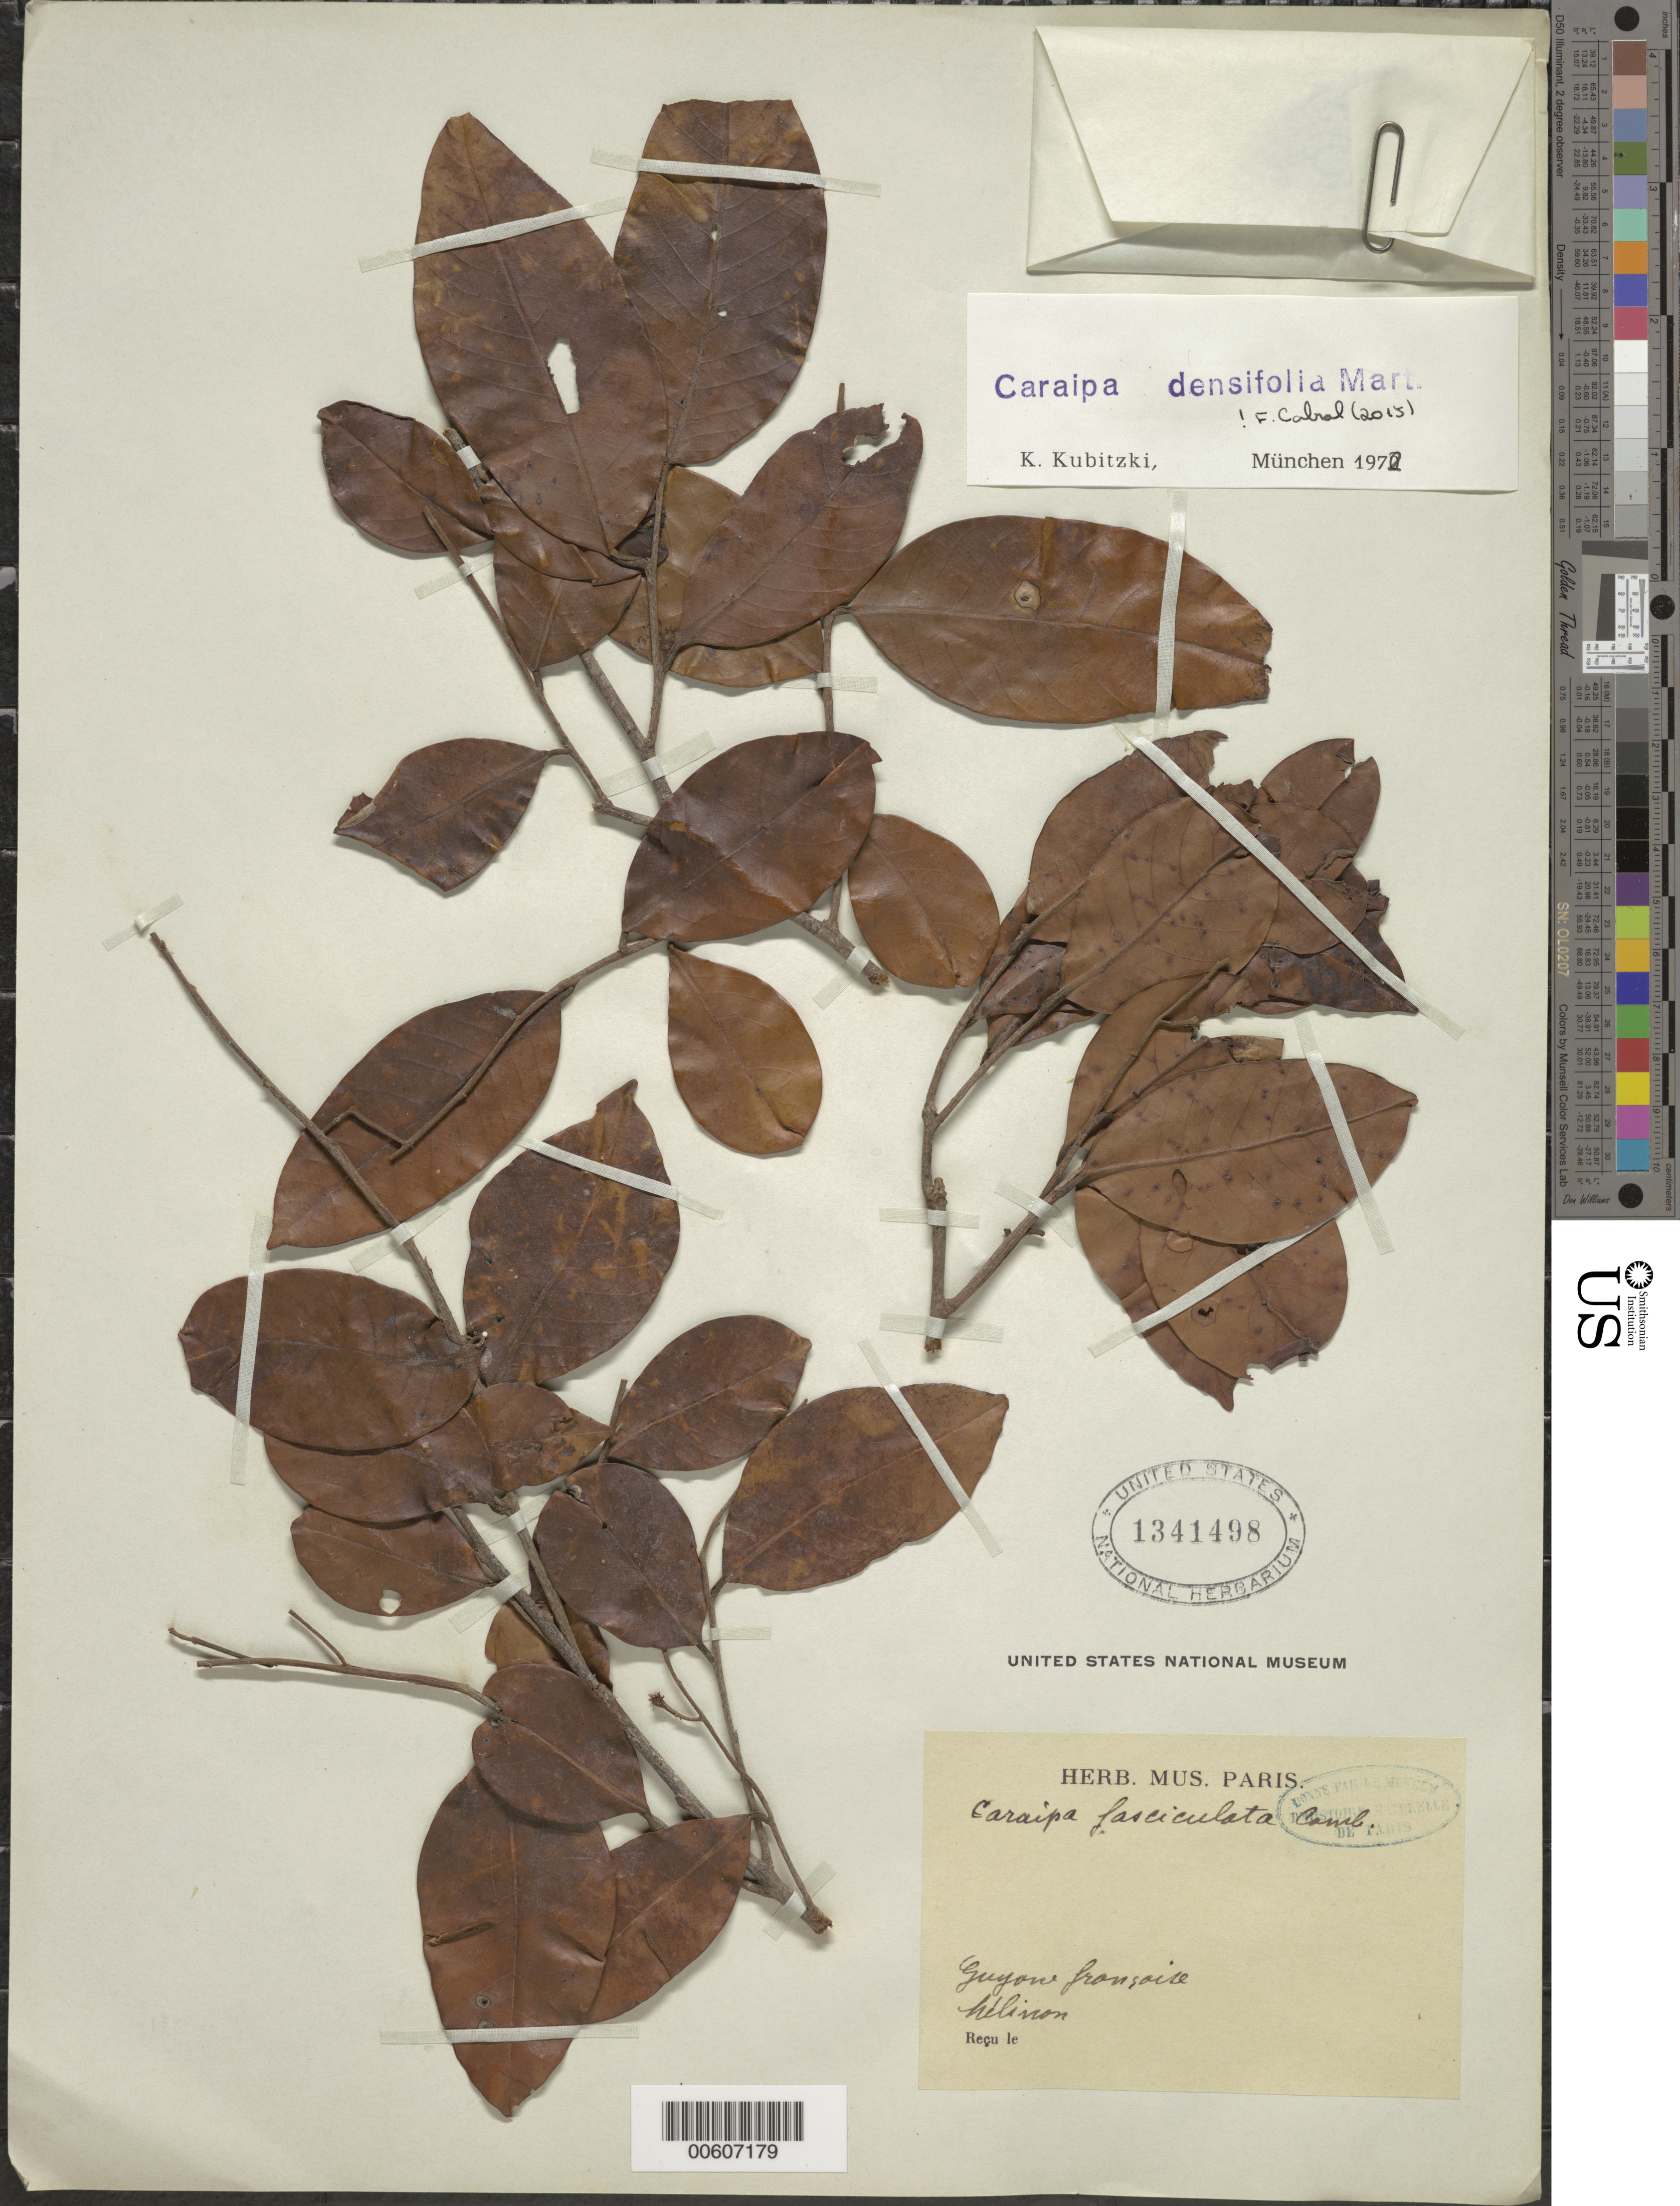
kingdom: Plantae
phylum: Tracheophyta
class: Magnoliopsida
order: Malpighiales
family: Calophyllaceae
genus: Caraipa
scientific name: Caraipa densifolia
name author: Mart.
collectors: E. Mélinon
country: French Guiana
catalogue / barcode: US 1341498